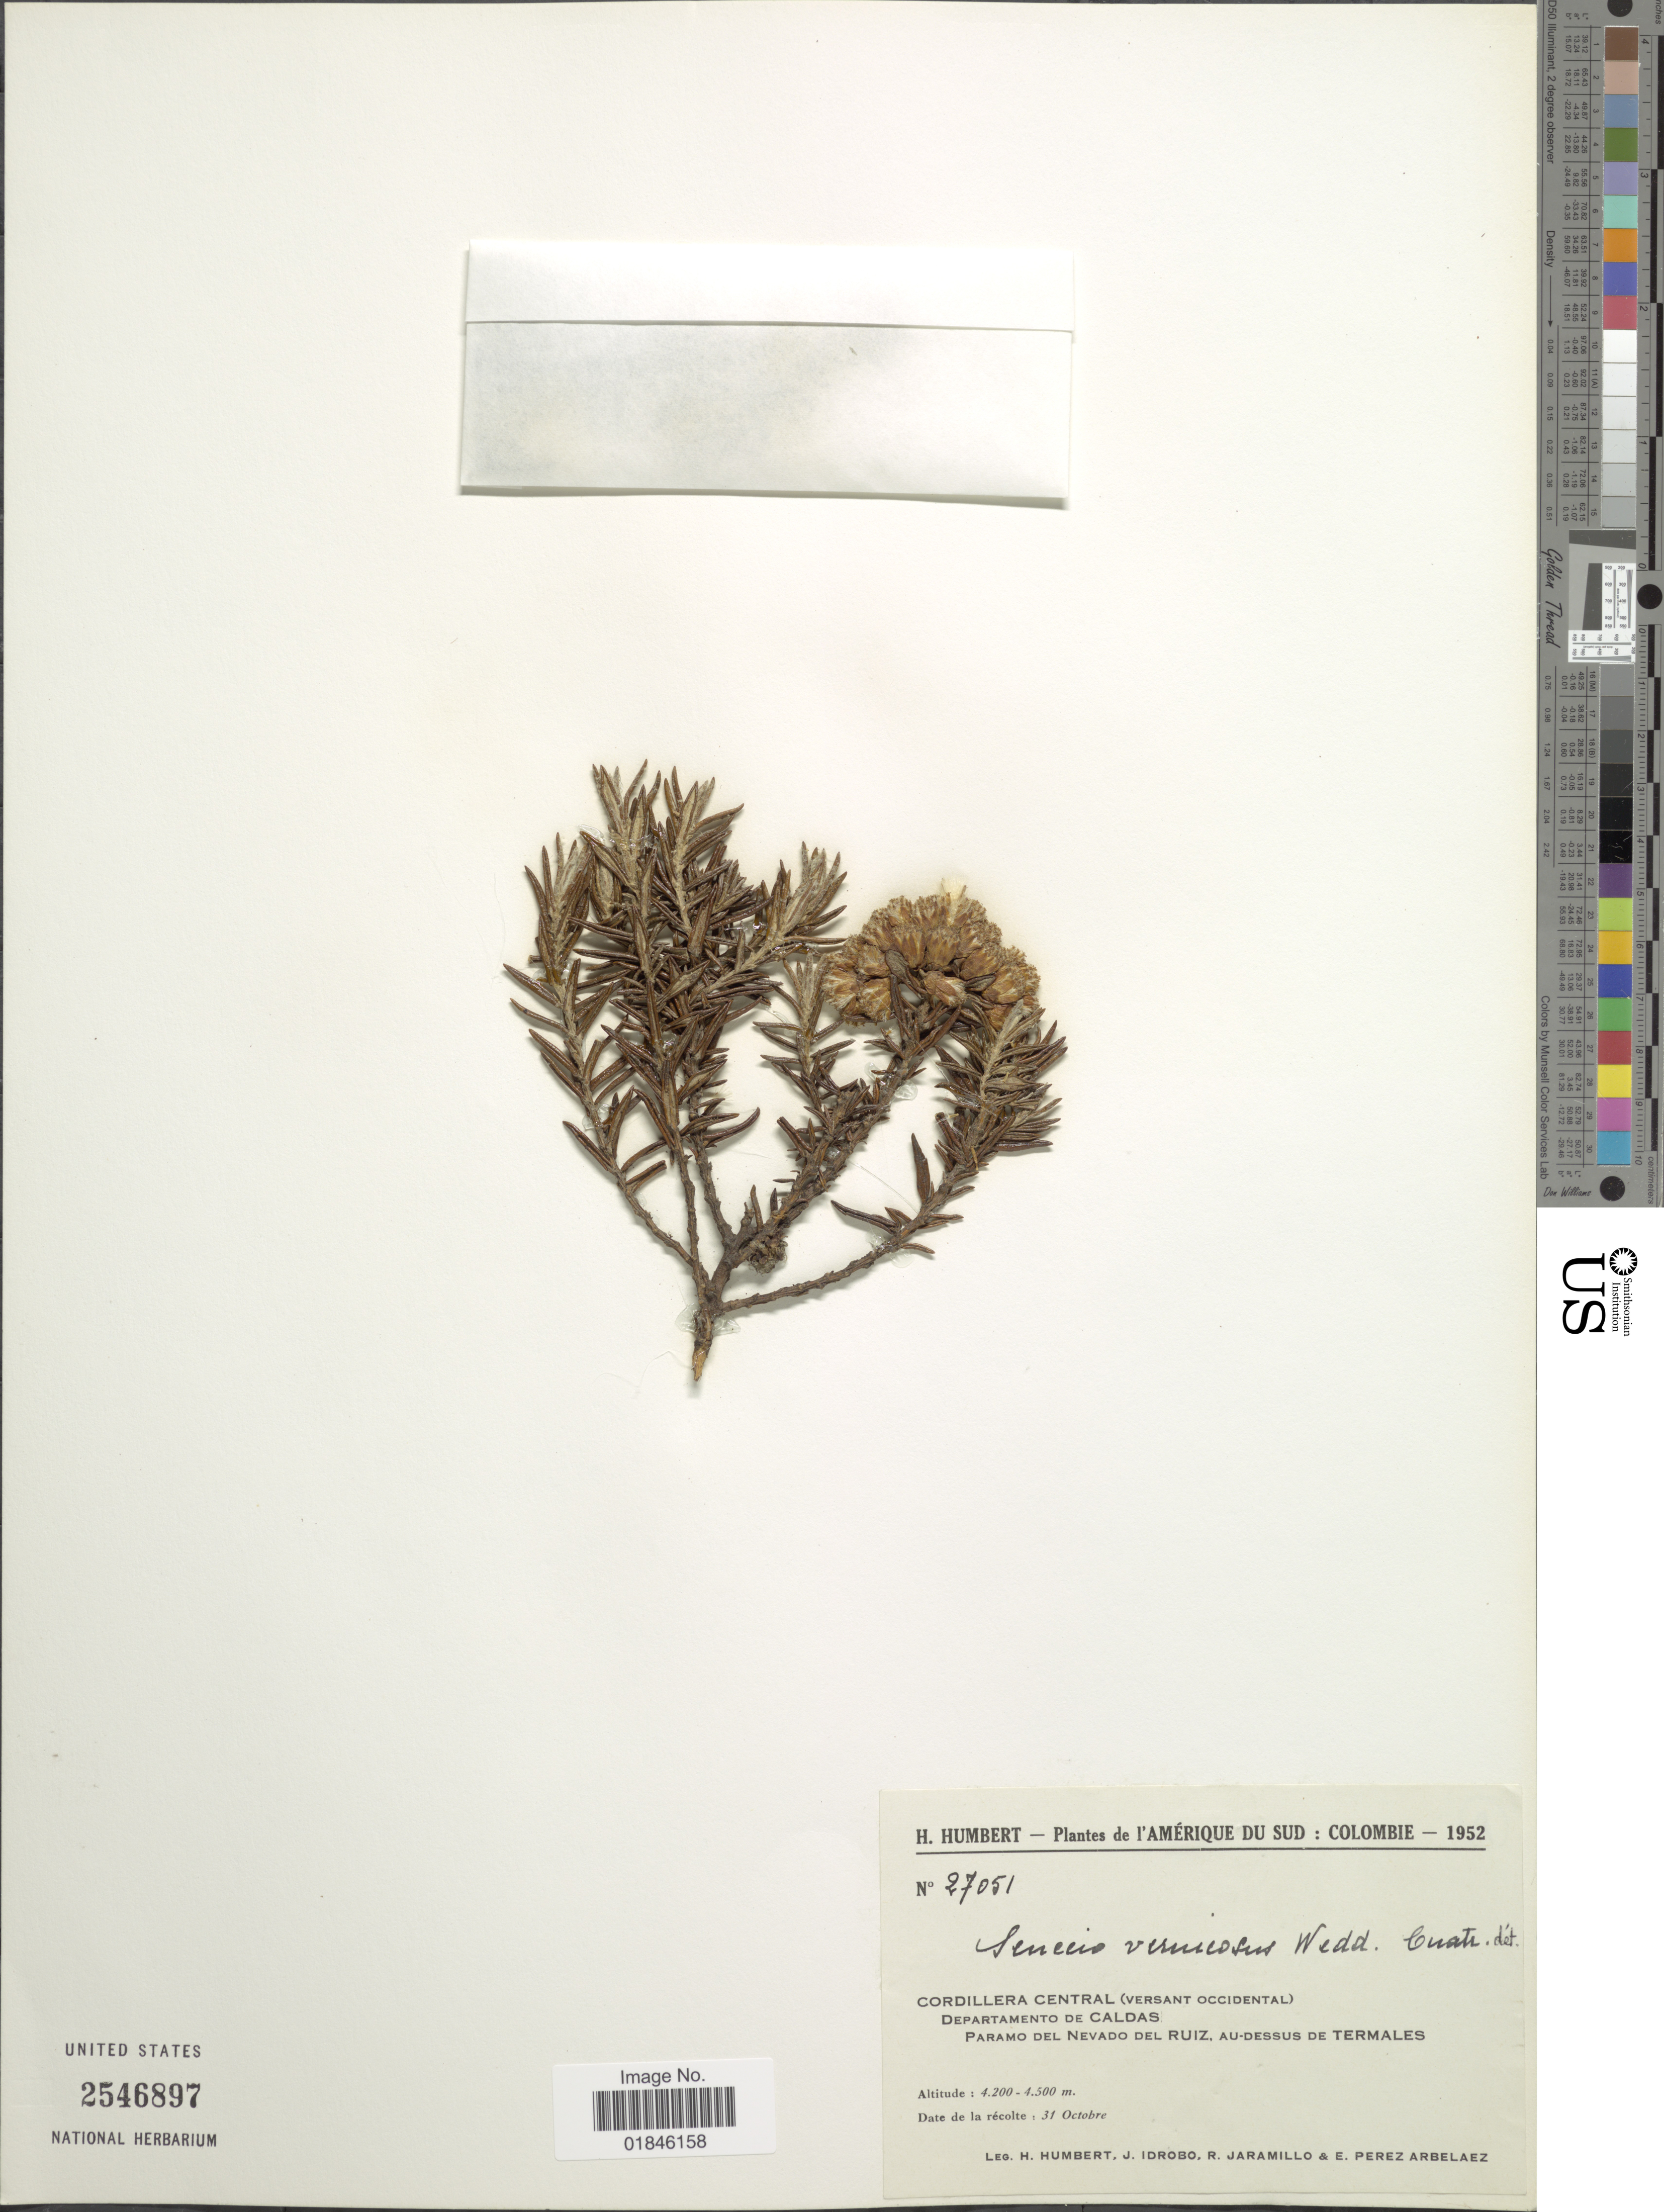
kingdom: Plantae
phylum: Tracheophyta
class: Magnoliopsida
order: Asterales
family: Asteraceae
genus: Pentacalia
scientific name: Pentacalia vernicosa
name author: (Sch. Bip. ex Wedd.) Cuatrec.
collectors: H. Humbert, J. M. Idrobo, R. Jaramillo M. & E. Pérez Arbeláez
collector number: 27051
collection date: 1952-10-31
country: Colombia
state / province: Caldas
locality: Cordillera Central (versant occidental). Departamento de Caldas. Paramo del Nevado del Ruiz, au-dessus de Termales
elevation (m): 4200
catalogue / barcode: US 2546897